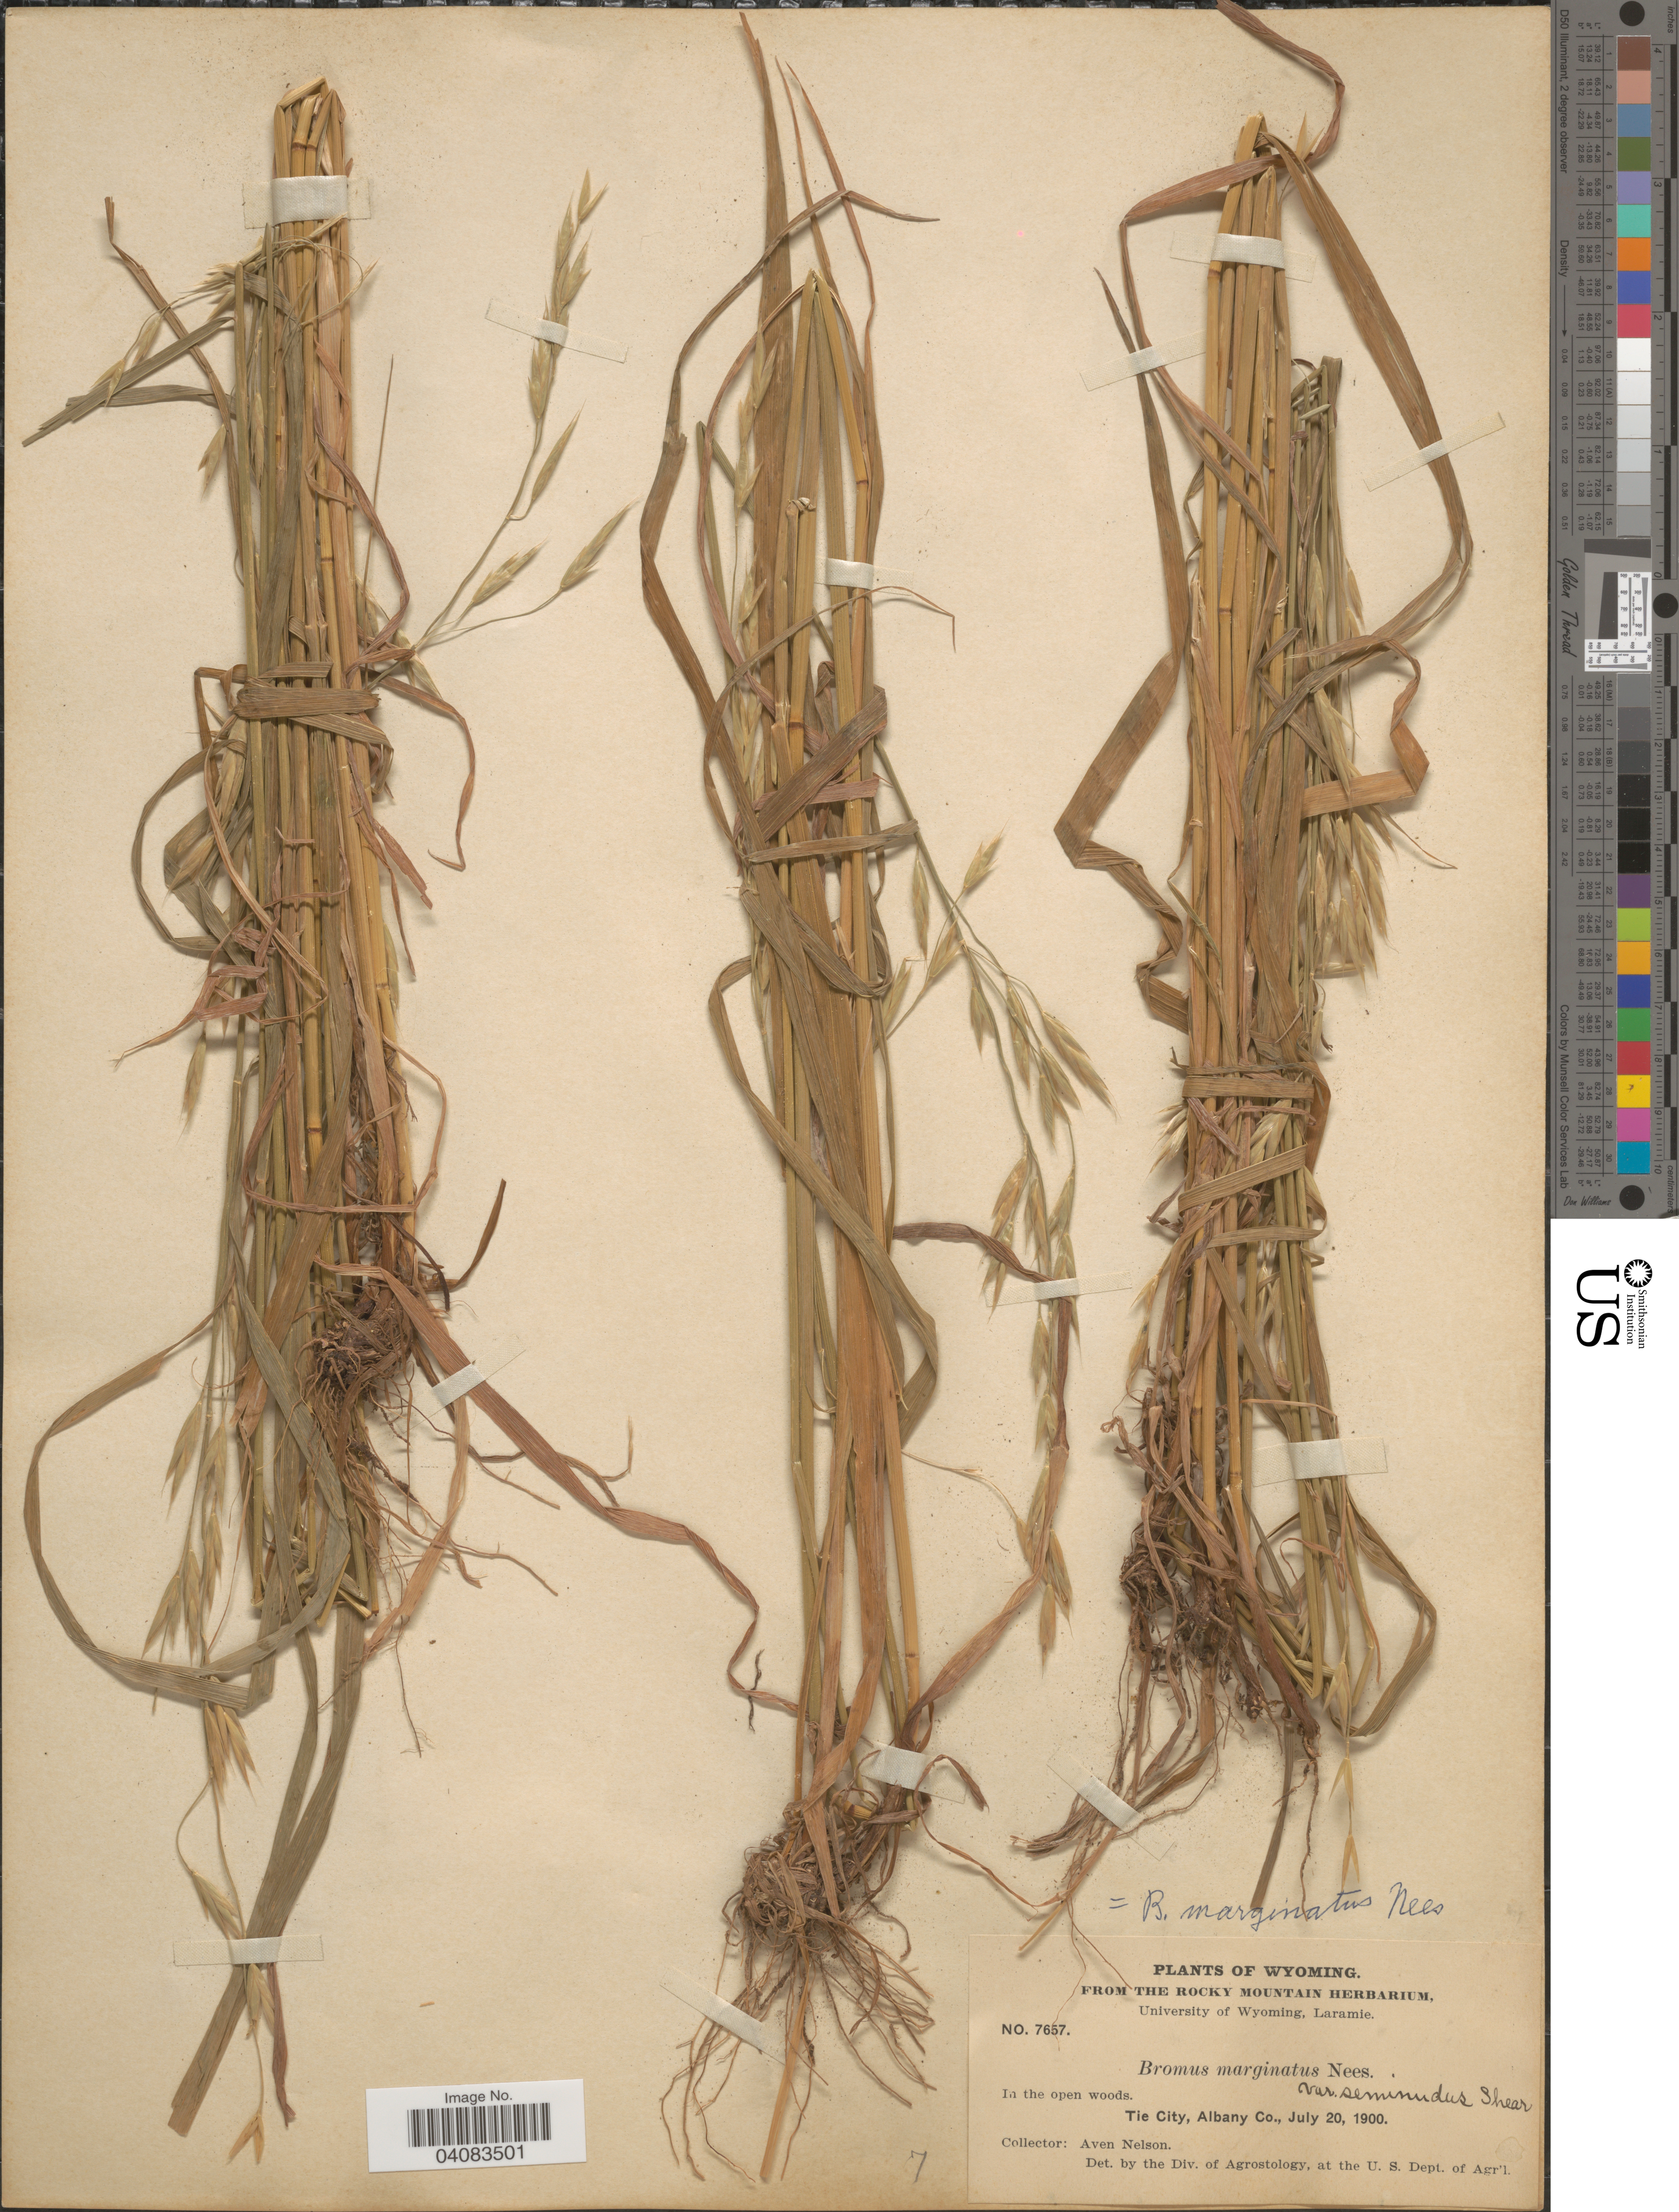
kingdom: Plantae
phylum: Tracheophyta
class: Liliopsida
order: Poales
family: Poaceae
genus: Bromus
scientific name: Bromus marginatus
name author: Nees ex Steud.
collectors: A. Nelson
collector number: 7657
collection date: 1900-07-20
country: United States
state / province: Wyoming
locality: Tie City, Albany Co.